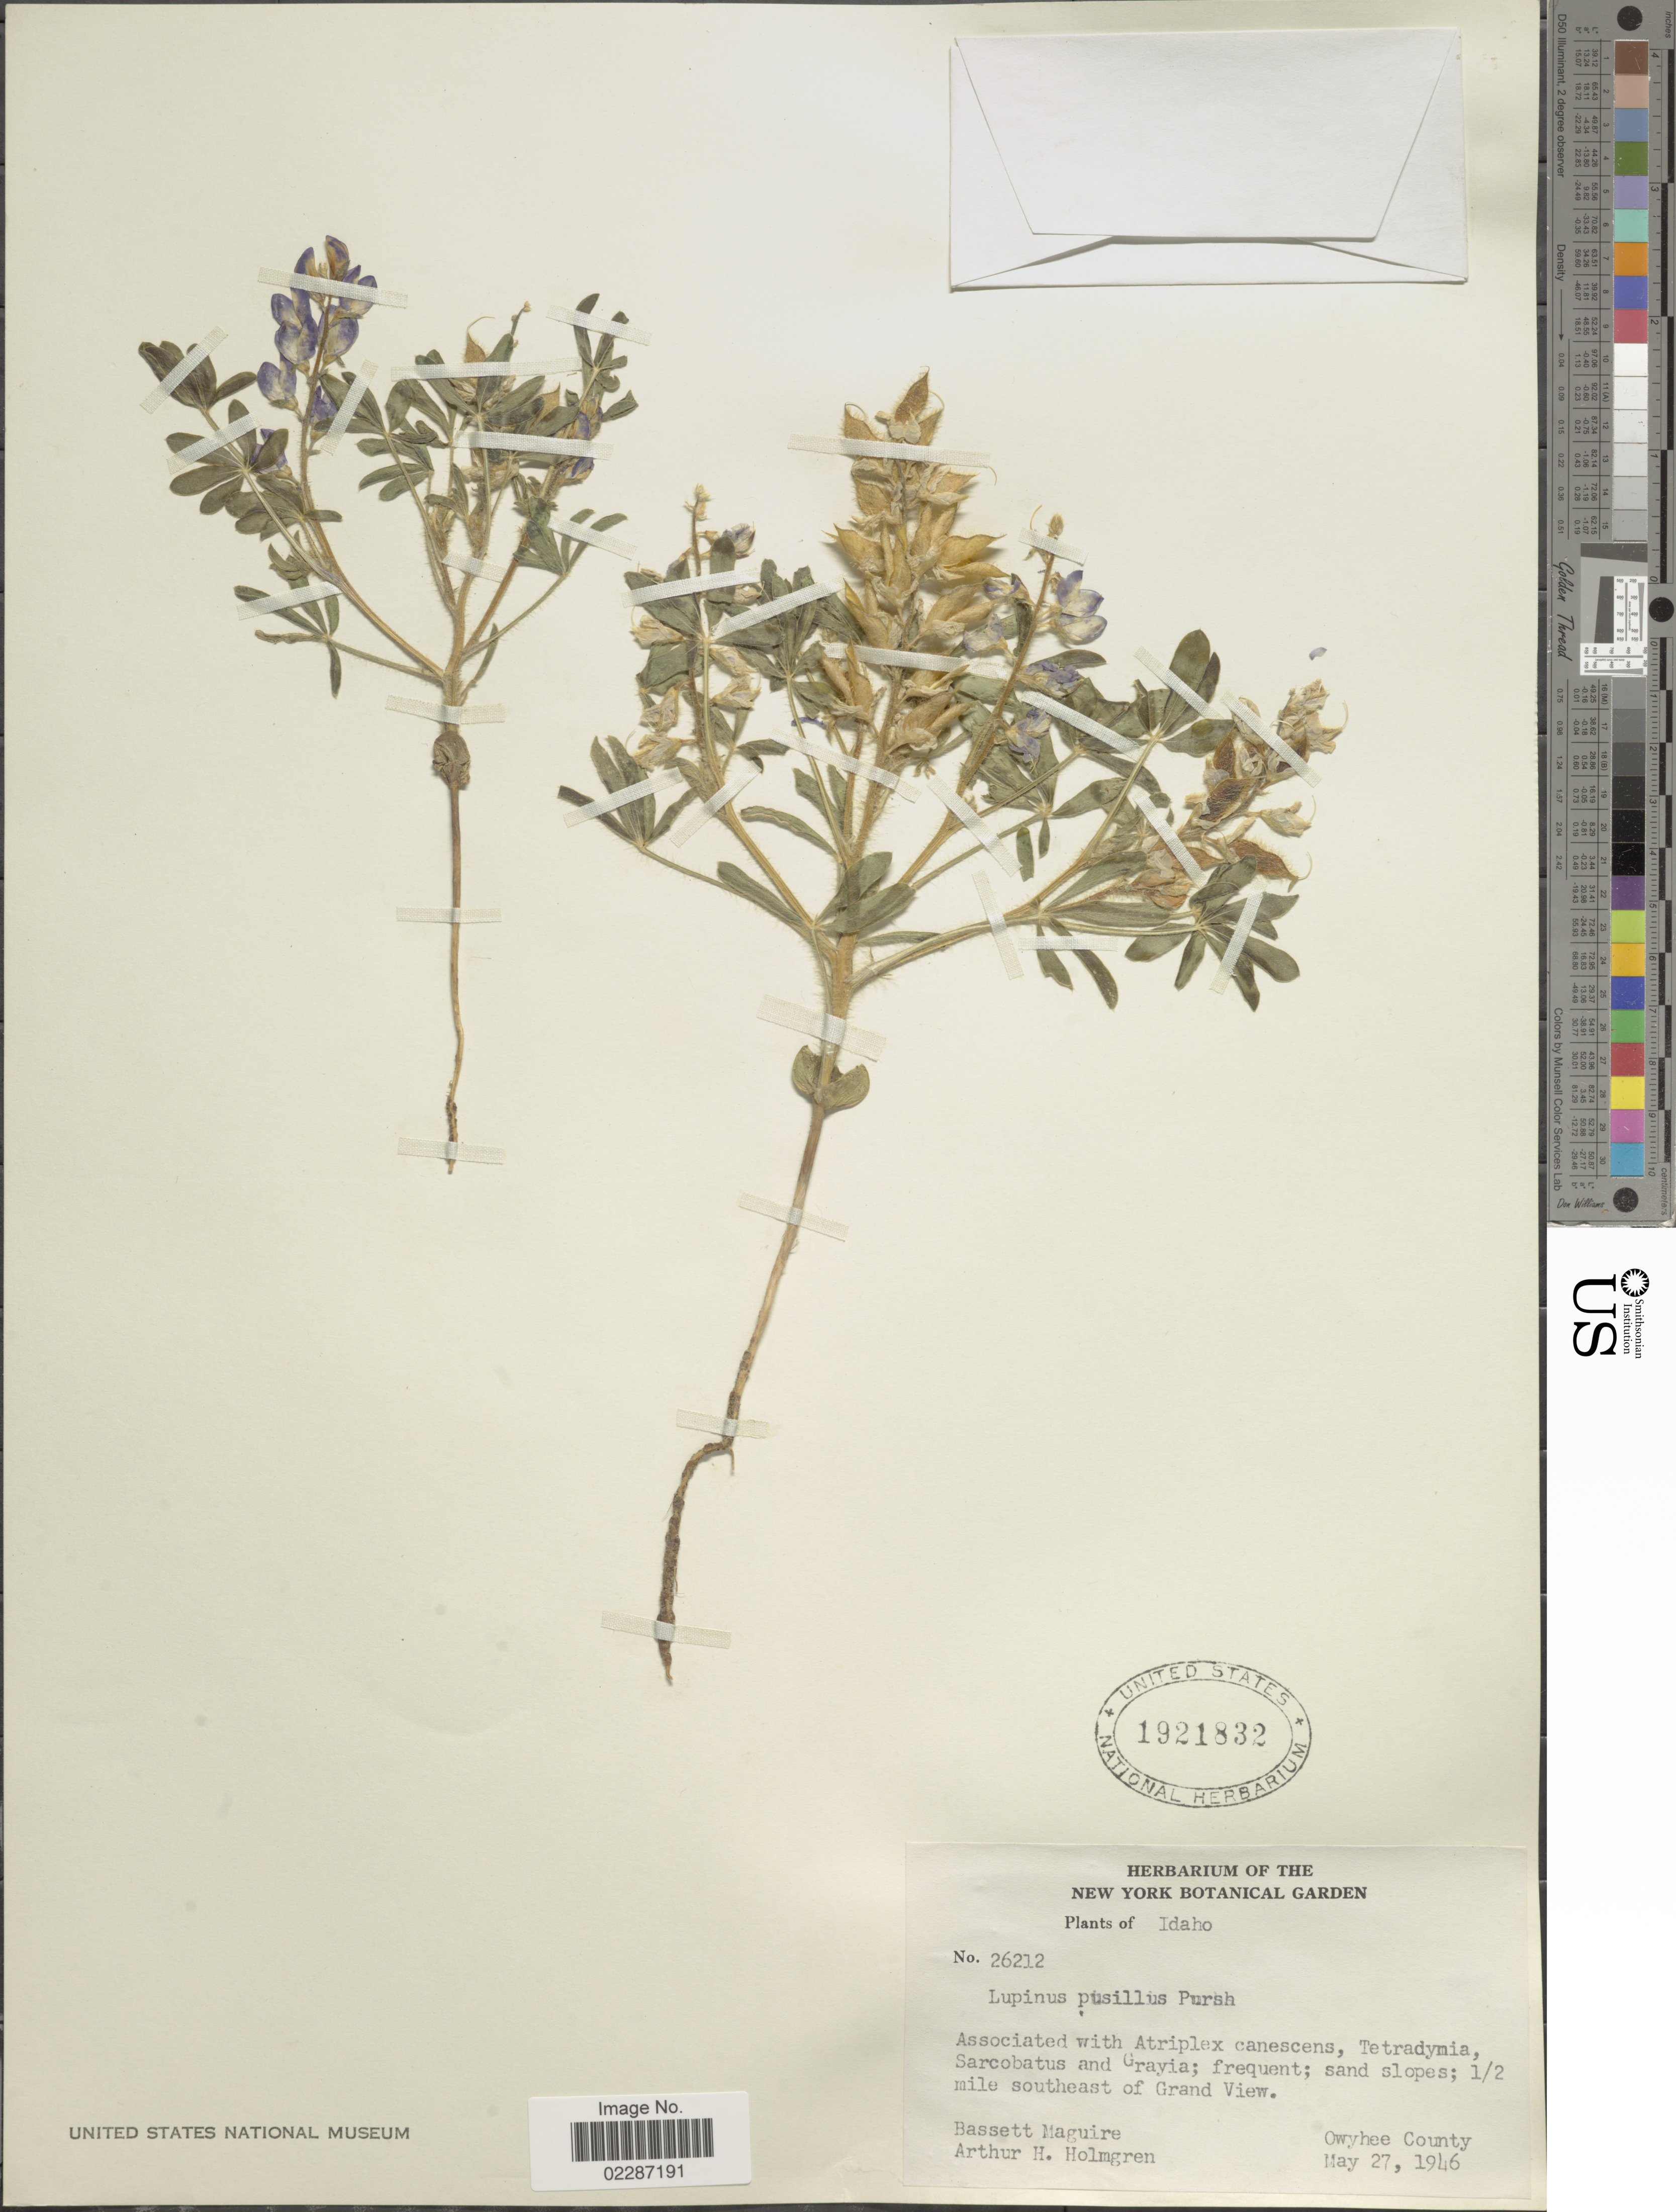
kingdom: Plantae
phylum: Tracheophyta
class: Magnoliopsida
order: Fabales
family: Fabaceae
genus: Lupinus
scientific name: Lupinus pusillus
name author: Pursh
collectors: B. Maguire & A. H. Holmgren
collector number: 26212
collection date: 1946-05-27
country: United States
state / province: Idaho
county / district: Owyhee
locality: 1/2 mile SE of Grand View, Owyhee County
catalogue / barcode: US 1921832